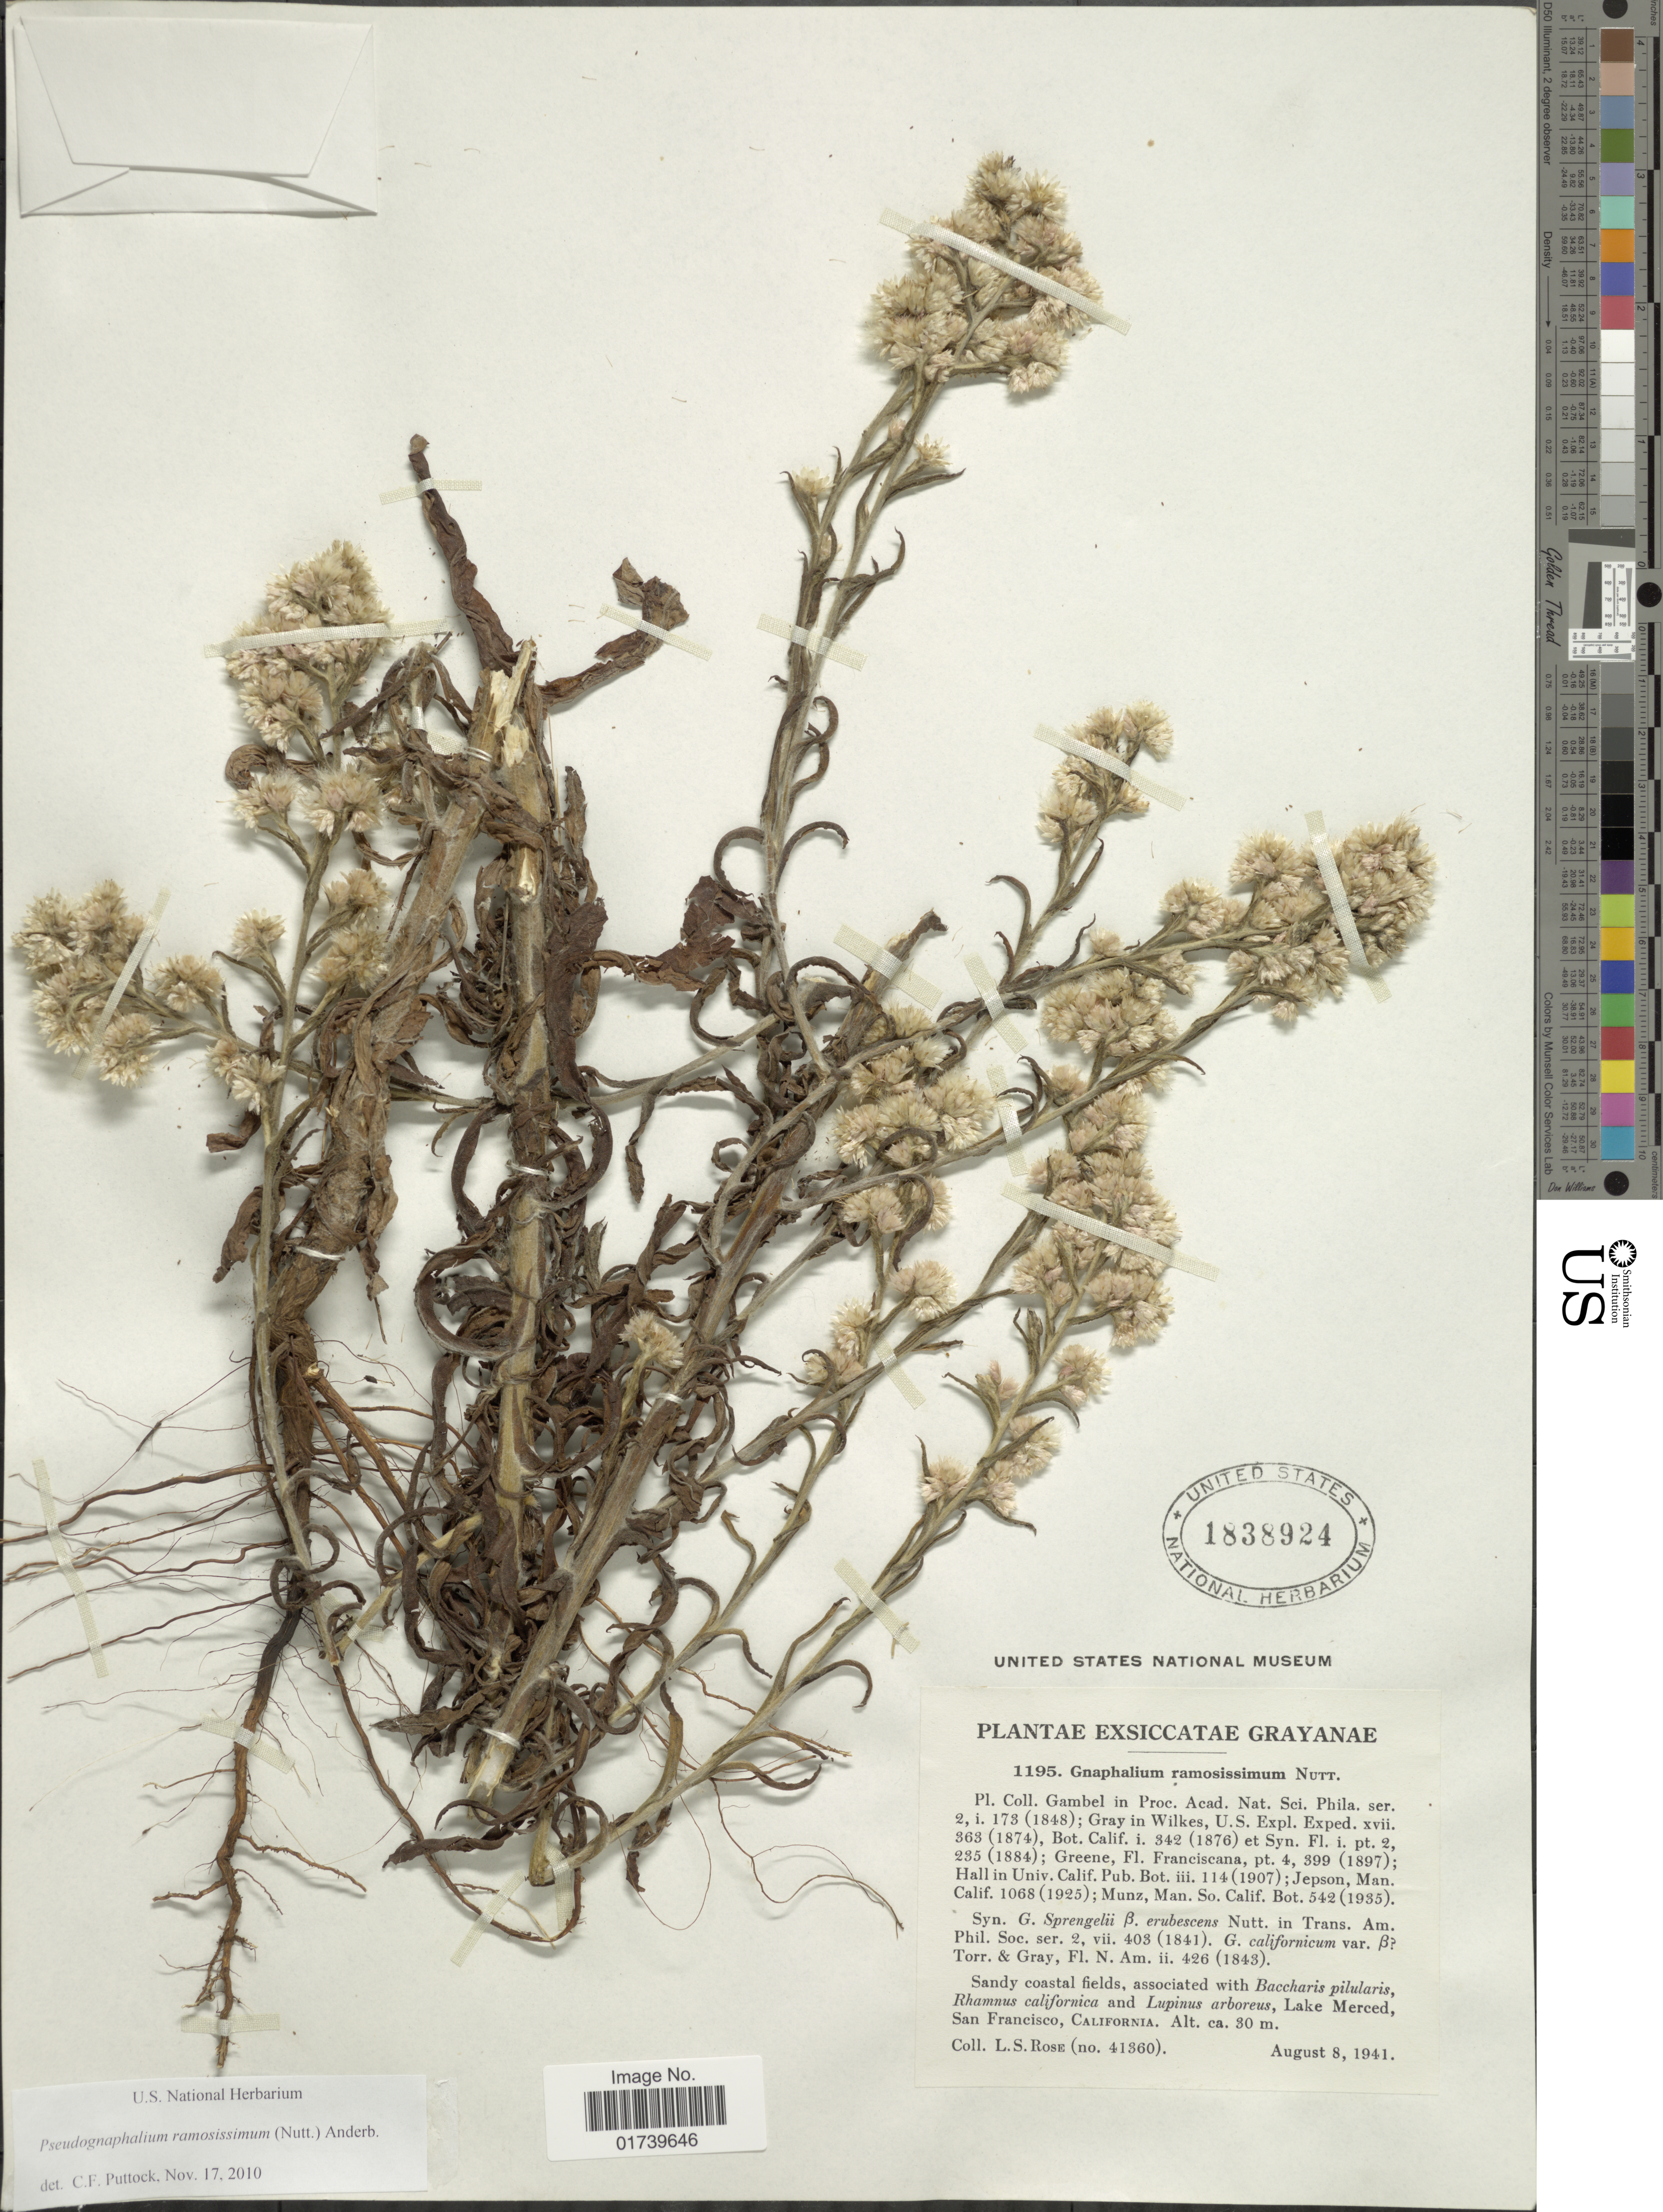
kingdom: Plantae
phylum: Tracheophyta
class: Magnoliopsida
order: Asterales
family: Asteraceae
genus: Pseudognaphalium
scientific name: Pseudognaphalium ramosissimum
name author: (Nutt.) Anderb.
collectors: L. S. Rose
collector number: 41360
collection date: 1941-08-08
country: United States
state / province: California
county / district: San Francisco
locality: Grayanae, Lake Merced, San Francisco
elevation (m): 30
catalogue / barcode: US 1838924